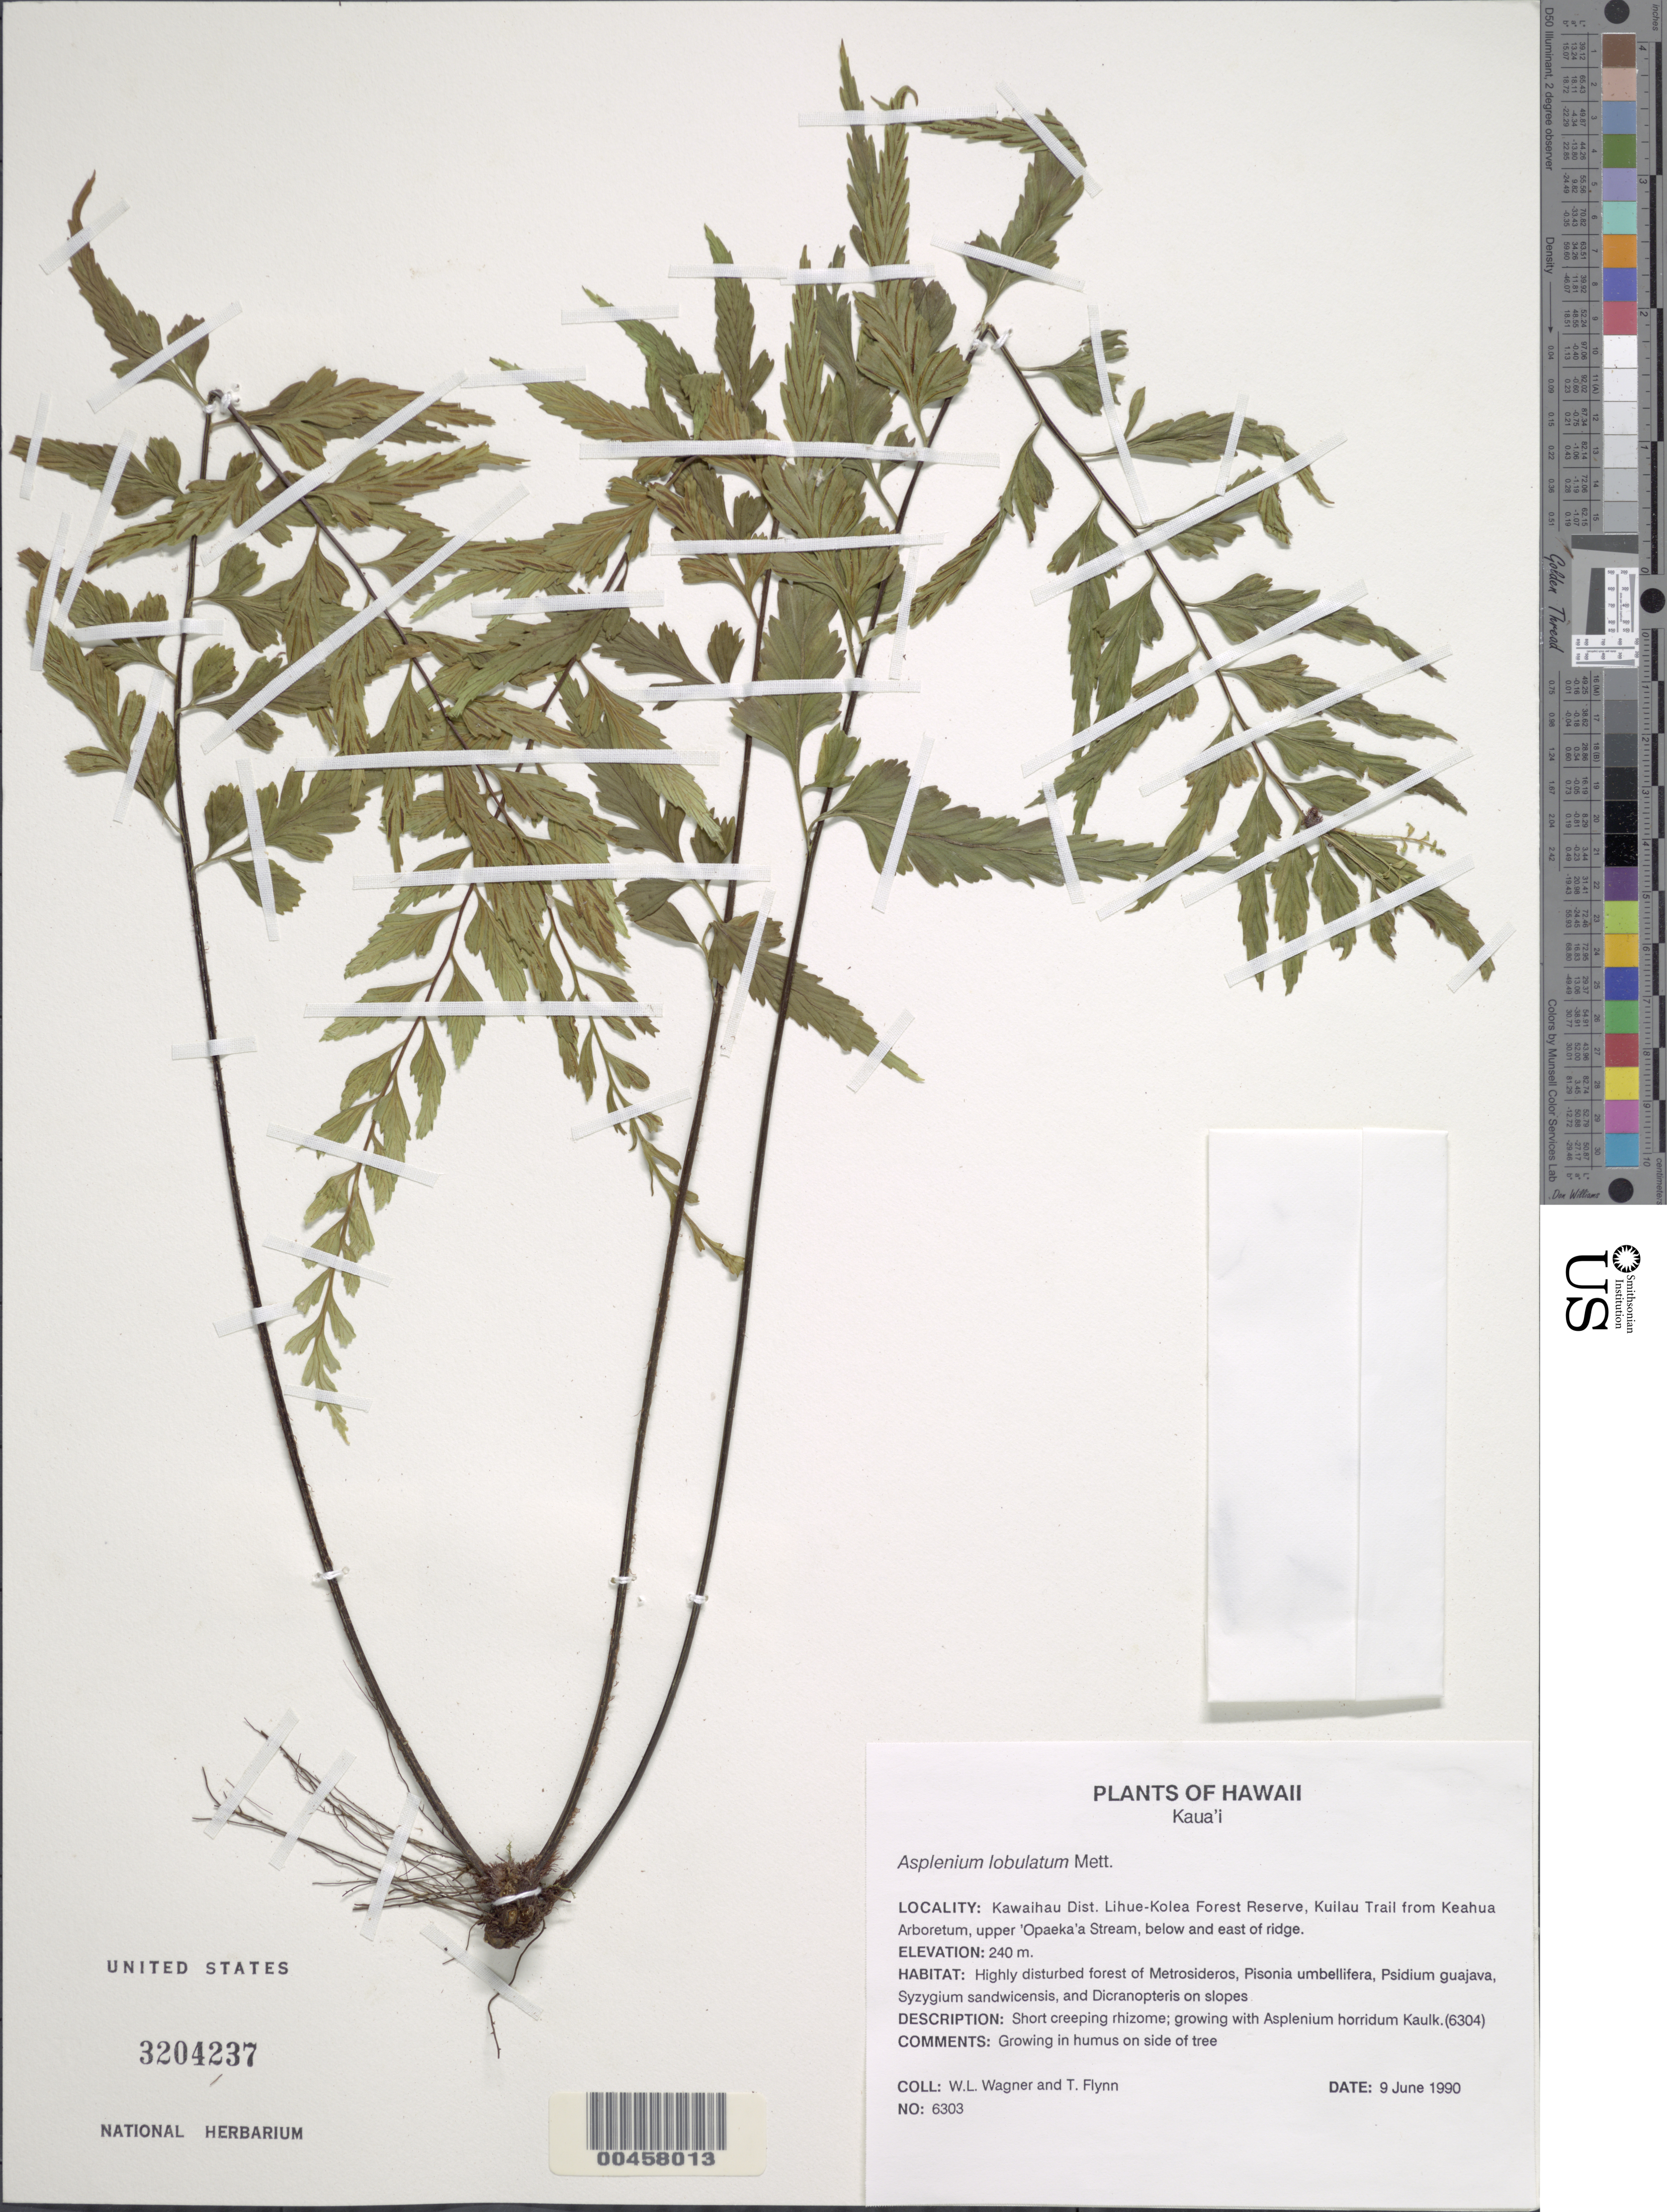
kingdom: Plantae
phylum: Tracheophyta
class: Polypodiopsida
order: Polypodiales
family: Aspleniaceae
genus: Asplenium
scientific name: Asplenium lobulatum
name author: Mett.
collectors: W. L. Wagner & T. W. Flynn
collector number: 6303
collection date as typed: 9 Jun 1990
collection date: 1990-06-09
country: United States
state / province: Hawaii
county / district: Kauai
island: Kaua'i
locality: Kawaihau Dist. Lihue-Kolea Forest Reserve, Kuilau Trail from Keahua Arboretum, upper 'Opaeka'a Stream, below and east of ridge.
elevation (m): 240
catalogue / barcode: US 3204237